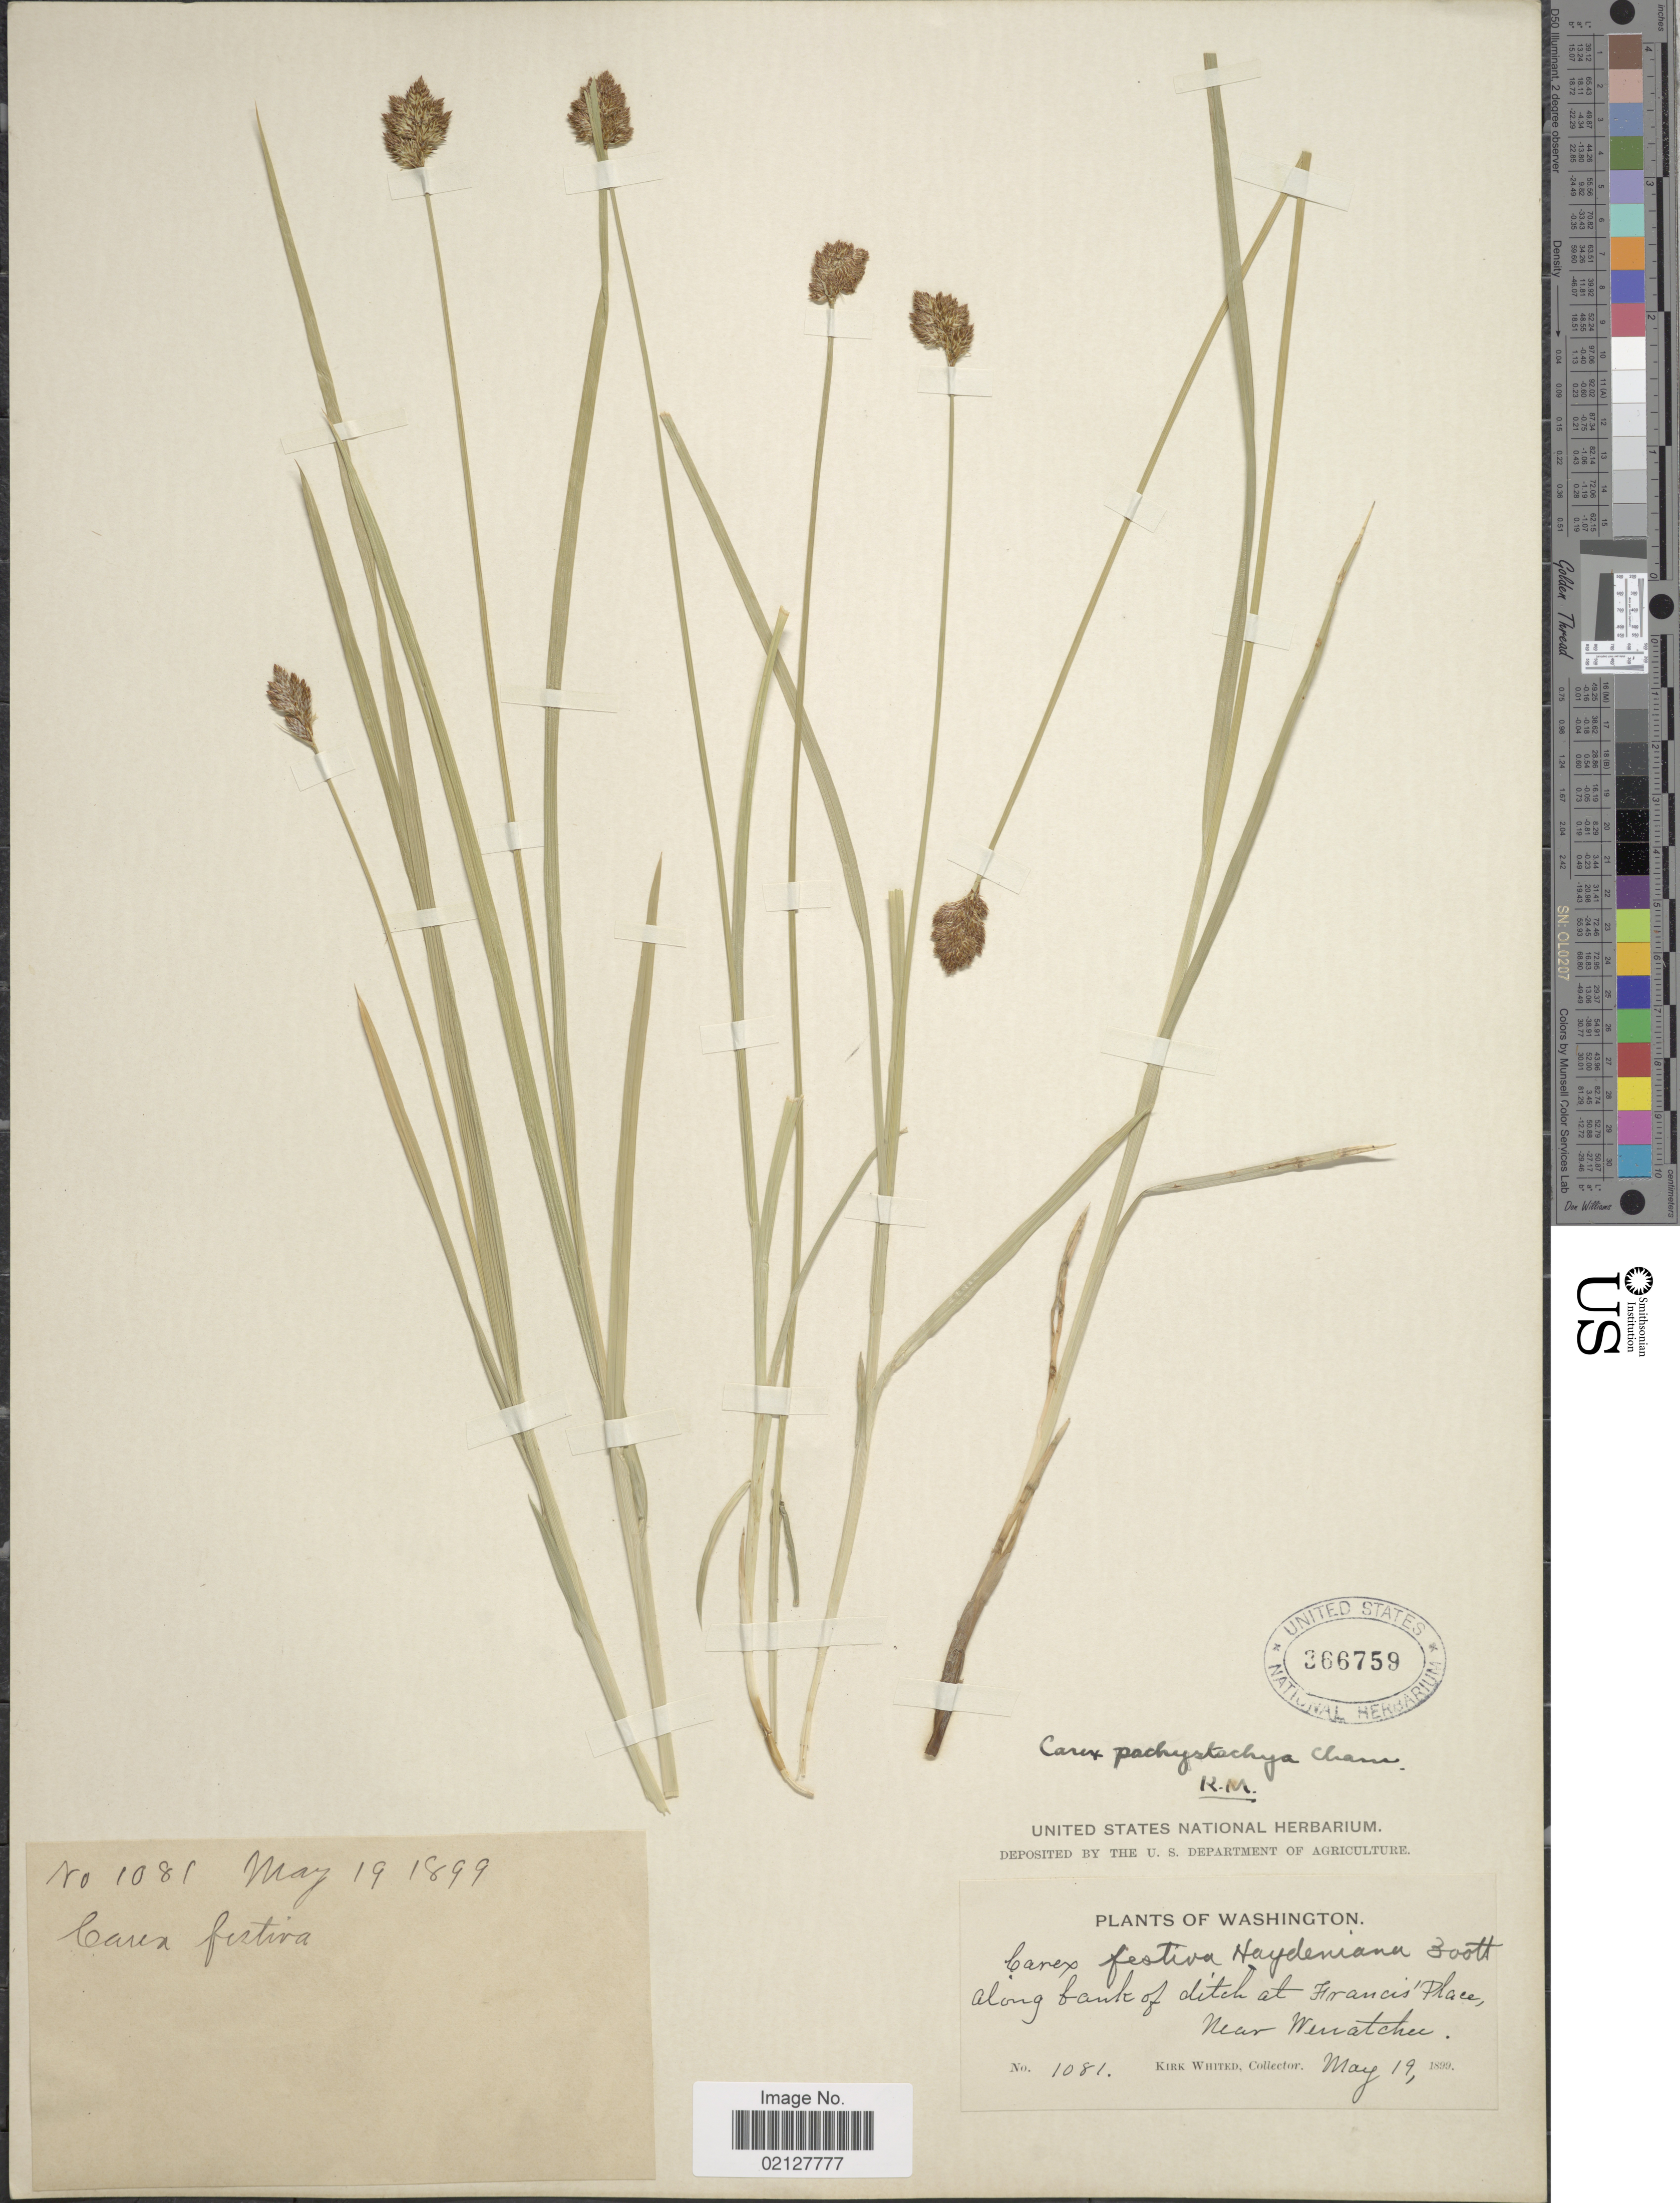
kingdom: Plantae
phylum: Tracheophyta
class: Liliopsida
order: Poales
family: Cyperaceae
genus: Carex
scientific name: Carex pachystachya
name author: Cham. ex Steud.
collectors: K. Whited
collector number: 1081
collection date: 1899-05-19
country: United States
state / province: Washington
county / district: Chelan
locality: Along bank of ditch at Francis' Place, near Wenatchee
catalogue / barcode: US 366759